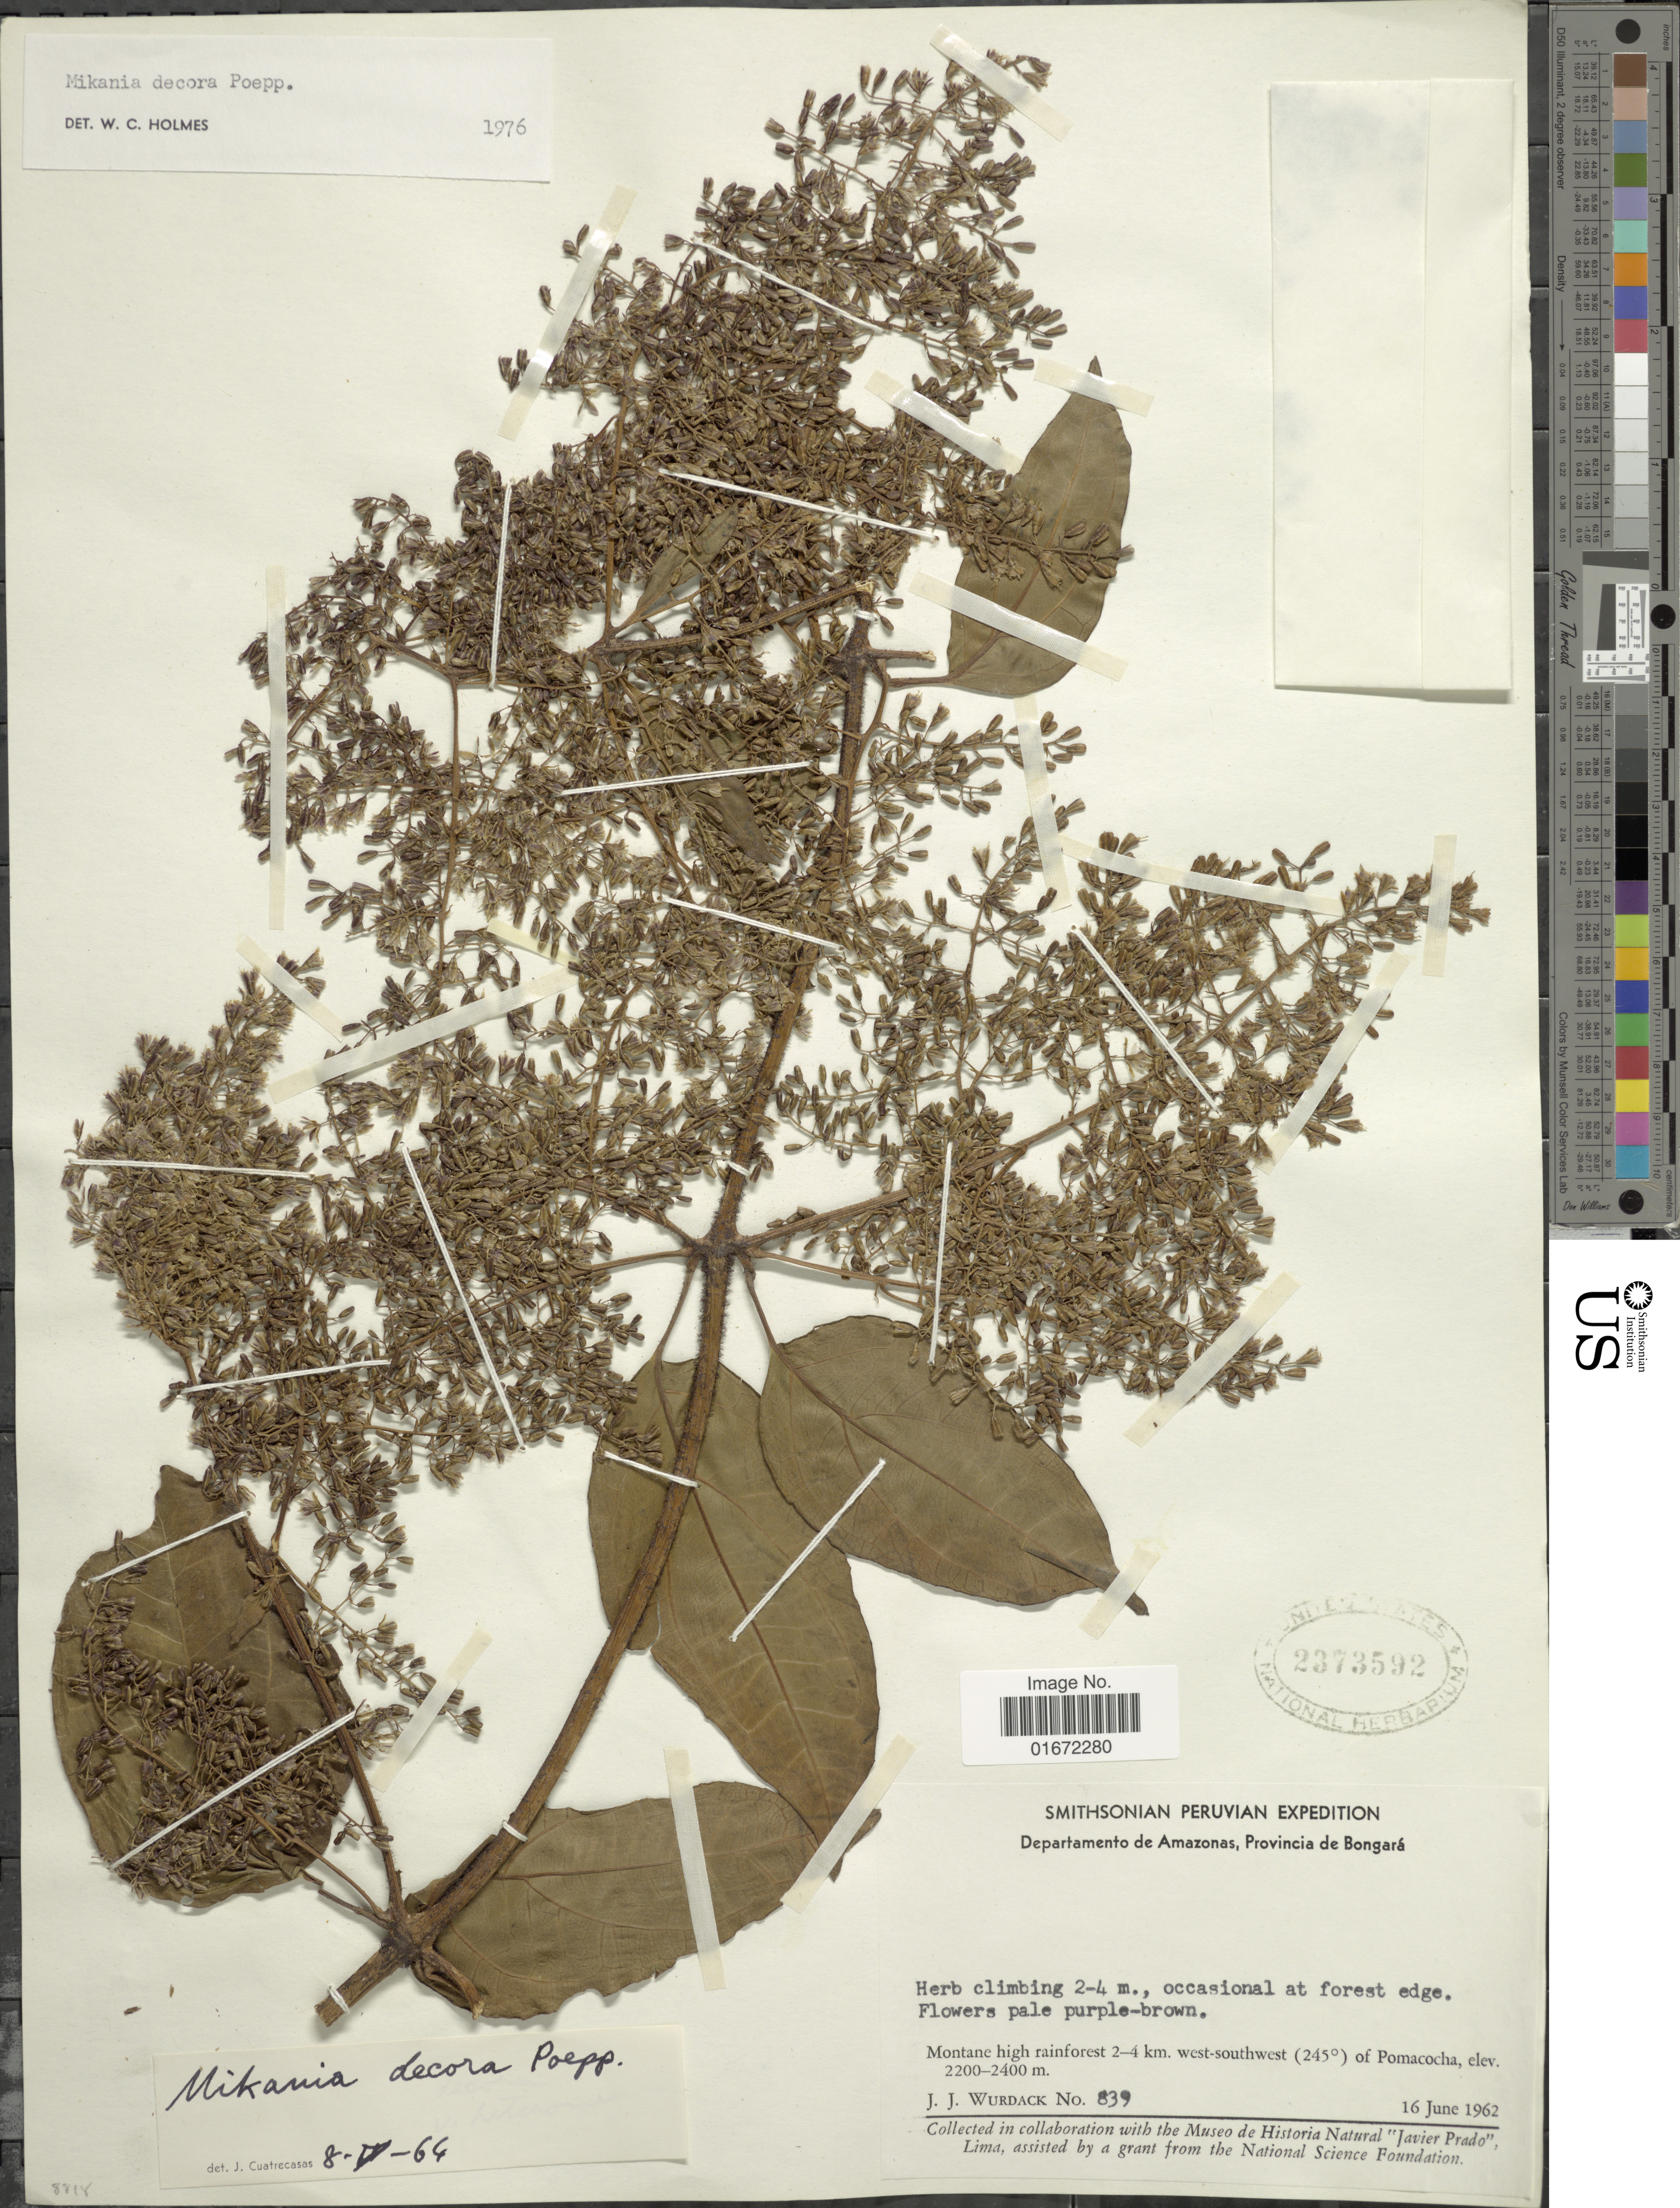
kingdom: Plantae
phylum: Tracheophyta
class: Magnoliopsida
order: Asterales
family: Asteraceae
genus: Mikania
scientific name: Mikania decora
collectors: J. J. Wurdack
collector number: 839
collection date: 1962-06-16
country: Peru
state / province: Amazonas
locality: Departamento de Amazonas, Provincia de Bongará. Montane high rainforest 2-4 km. west-southwest (245°) of Pomacocha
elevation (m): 2200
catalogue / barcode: US 2373592